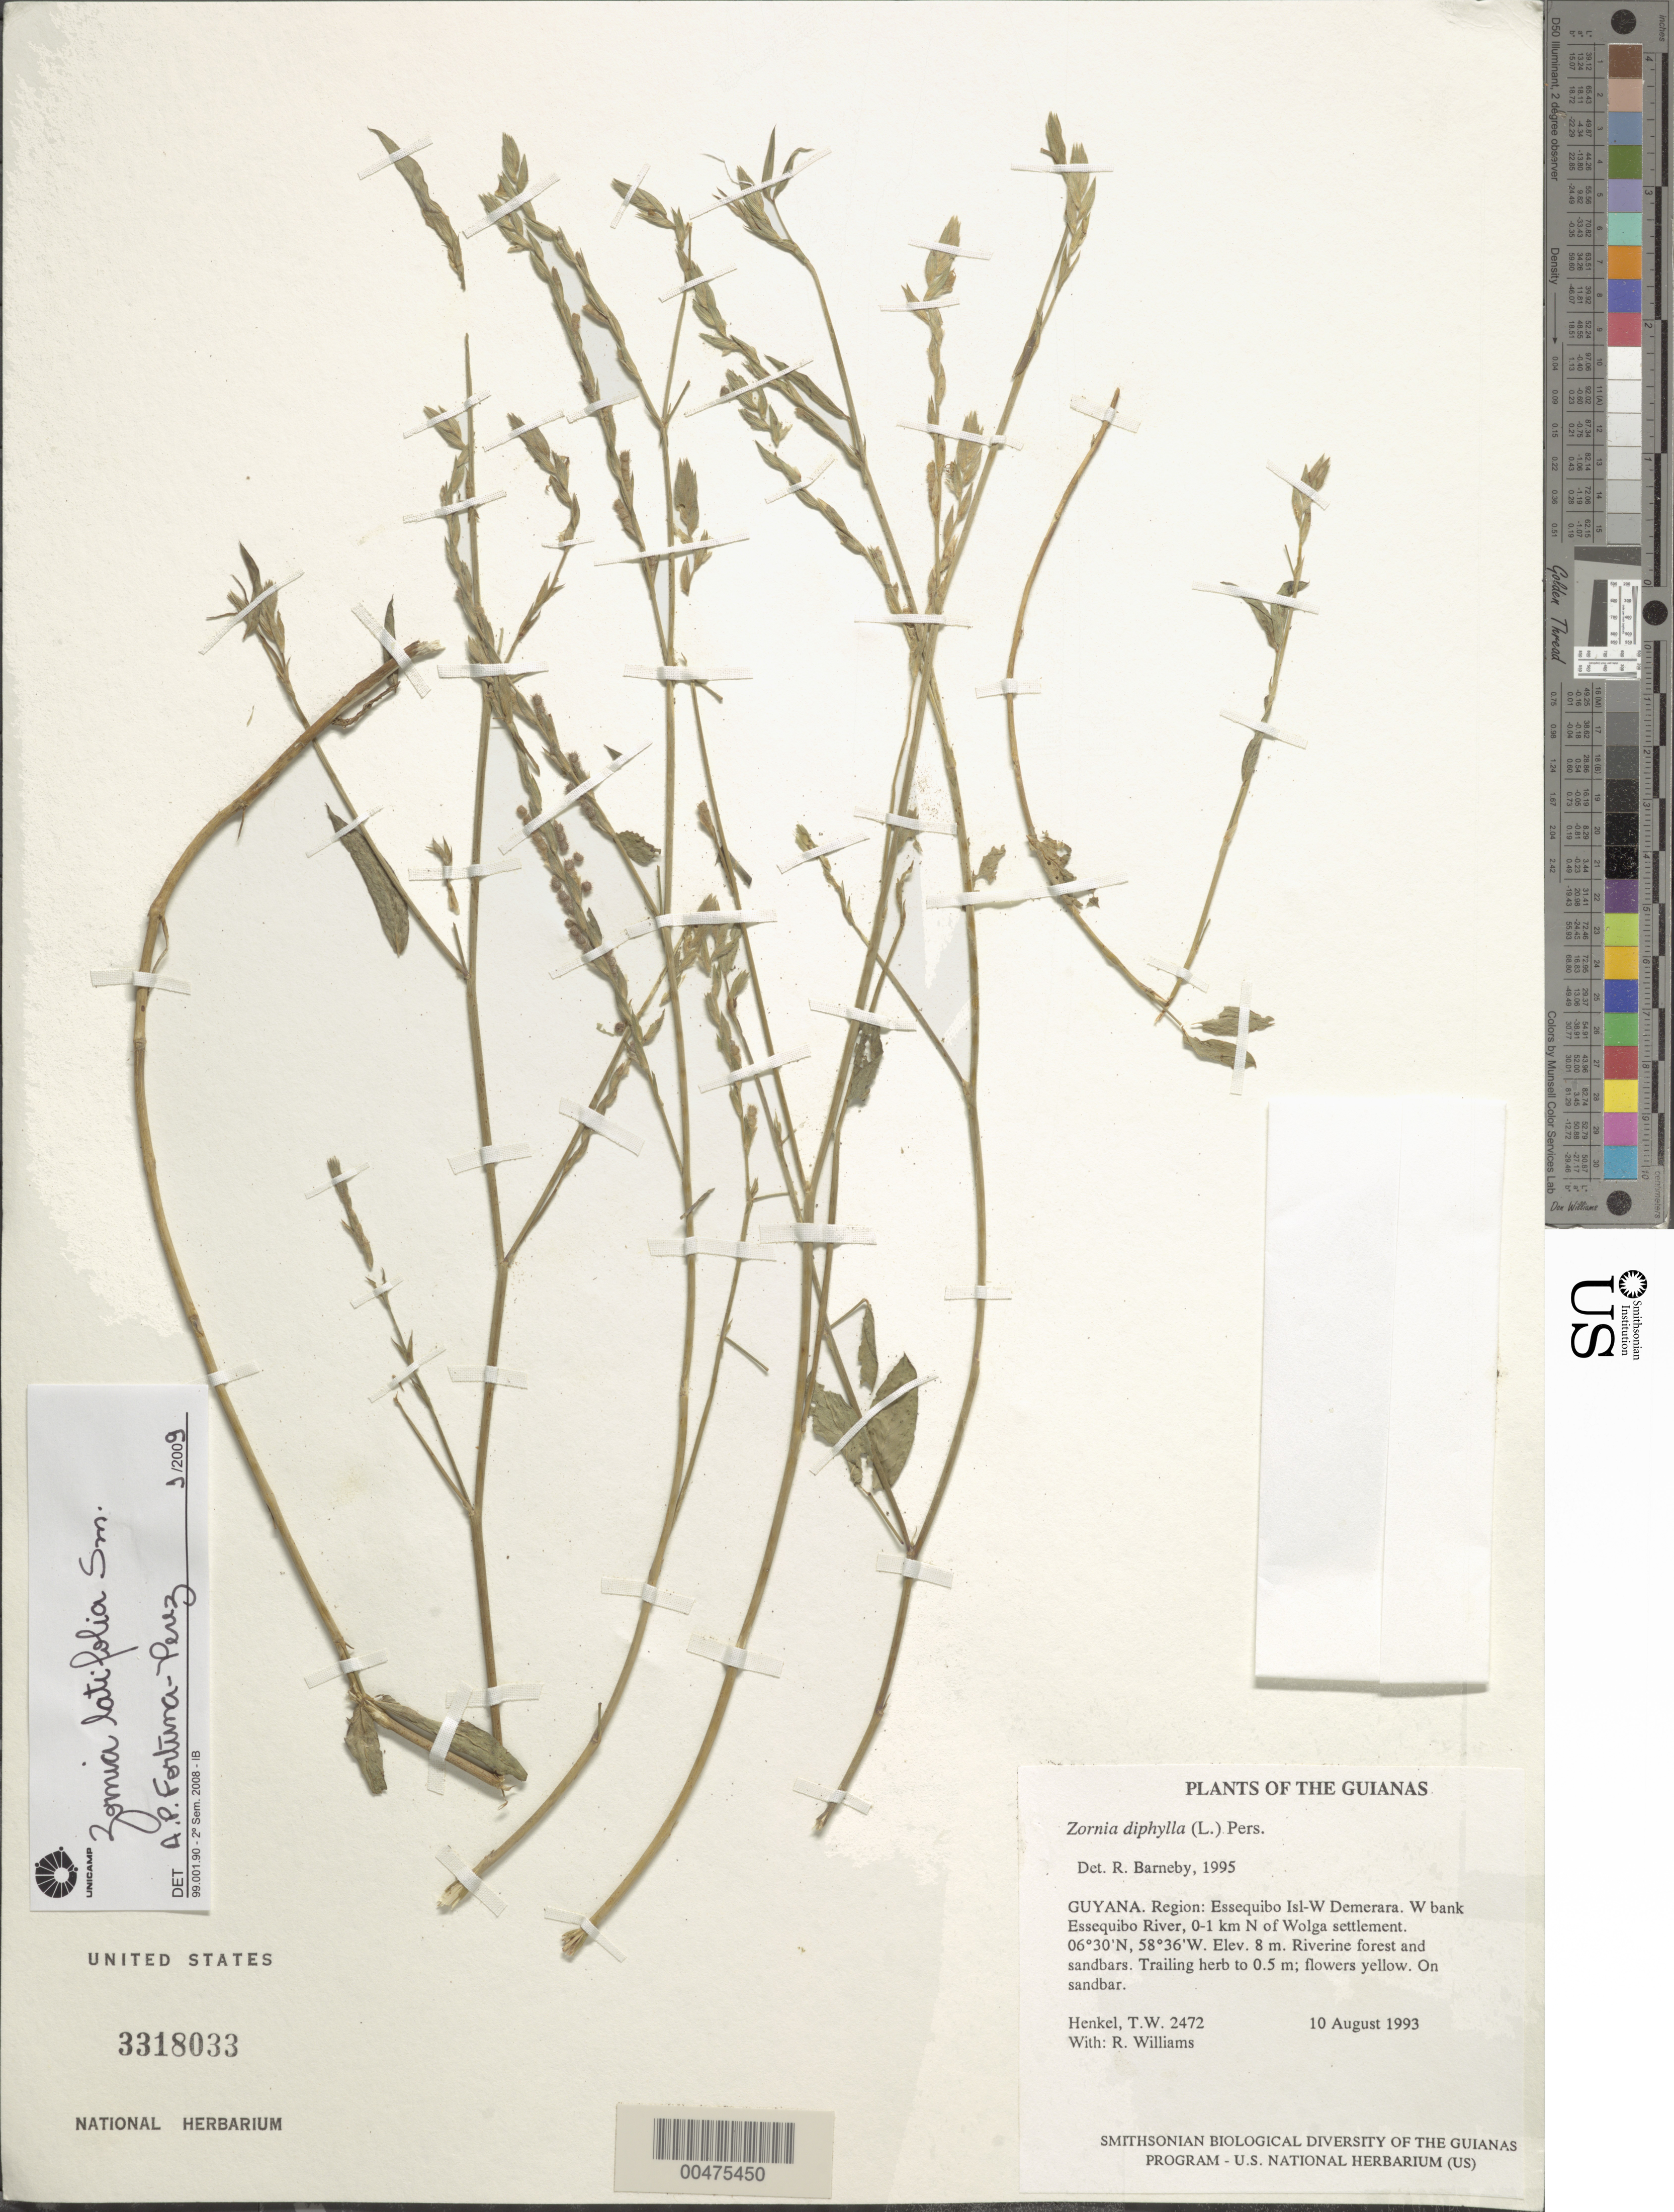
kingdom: Plantae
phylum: Tracheophyta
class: Magnoliopsida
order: Fabales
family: Fabaceae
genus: Zornia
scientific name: Zornia latifolia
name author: Sm.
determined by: Fortuna-Perez, Ana Paula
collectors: T. Henkel & R. Williams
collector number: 2472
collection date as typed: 10 August 1993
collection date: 1993-08-10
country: Guyana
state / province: Essequibo Isl-W. Demerara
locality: W bank Essequibo River, 0-1 km N of Wolga settlement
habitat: Riverine forest and sandbars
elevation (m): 8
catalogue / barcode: US 3318033